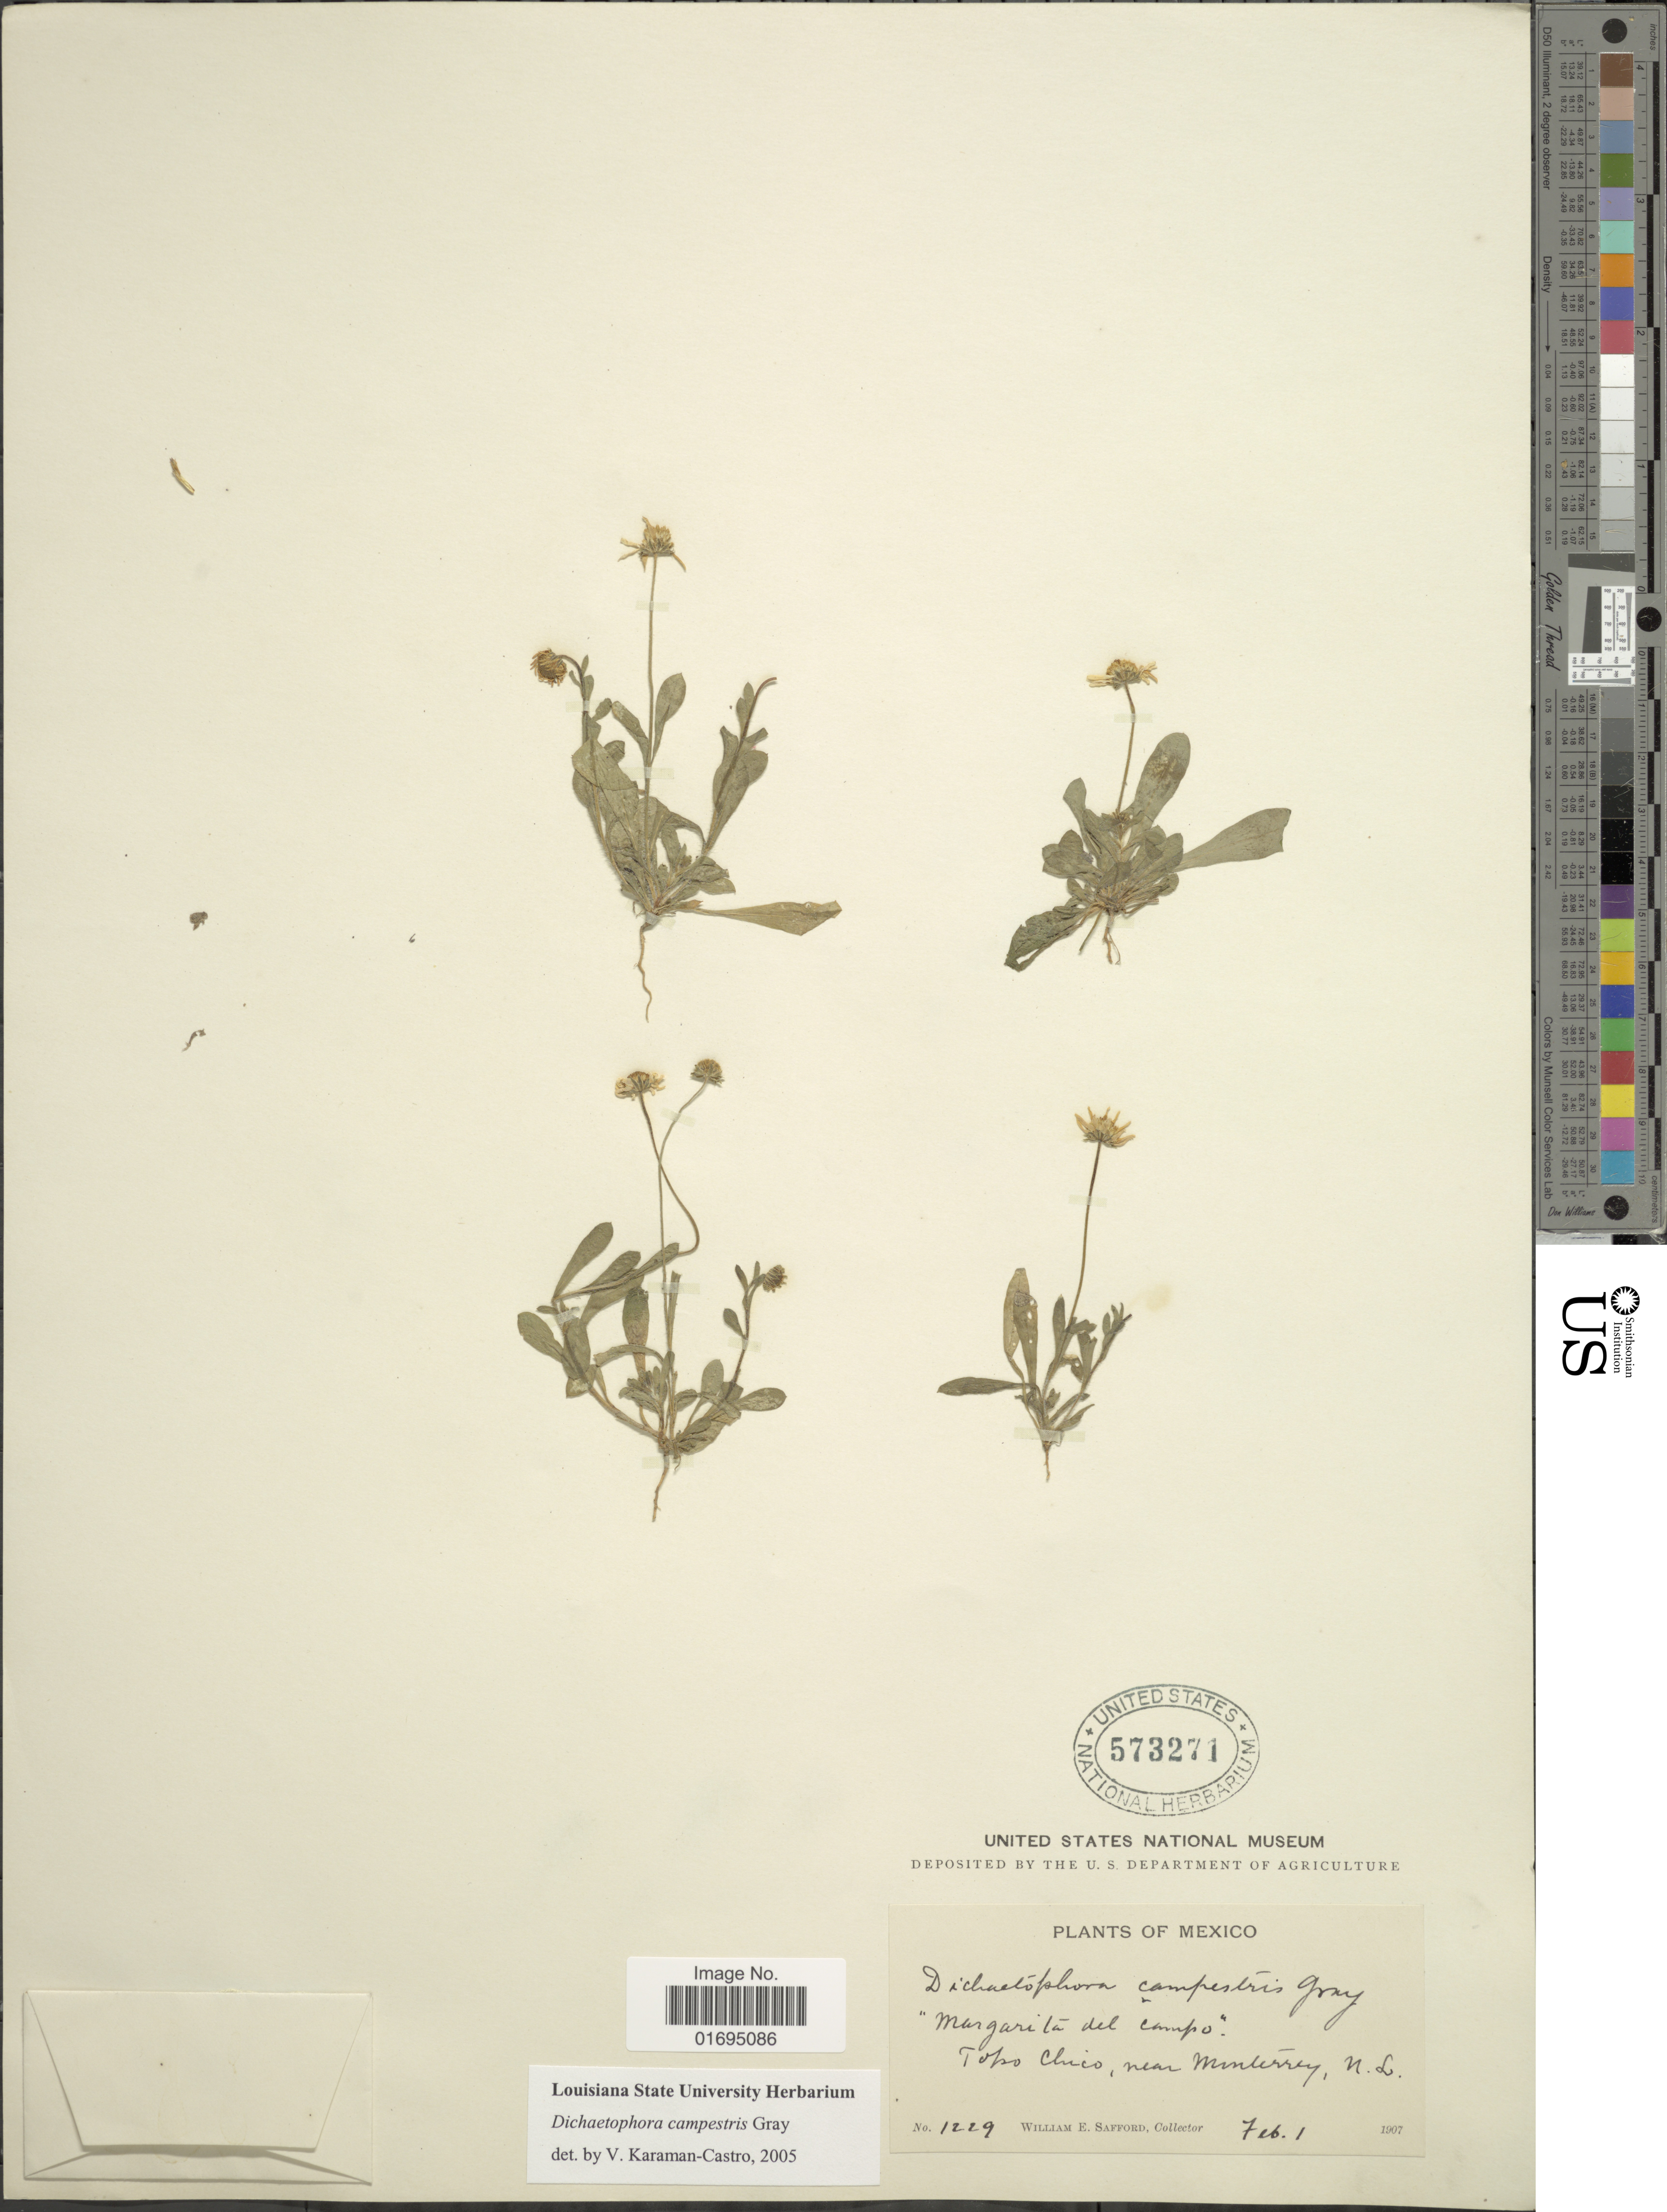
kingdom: Plantae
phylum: Tracheophyta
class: Magnoliopsida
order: Asterales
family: Asteraceae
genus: Dichaetophora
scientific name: Dichaetophora campestris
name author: A. Gray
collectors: W. E. Safford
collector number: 1229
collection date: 1907-02-01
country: Mexico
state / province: Nuevo León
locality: Topo Chico, near Monterrey, N. L.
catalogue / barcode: US 573271